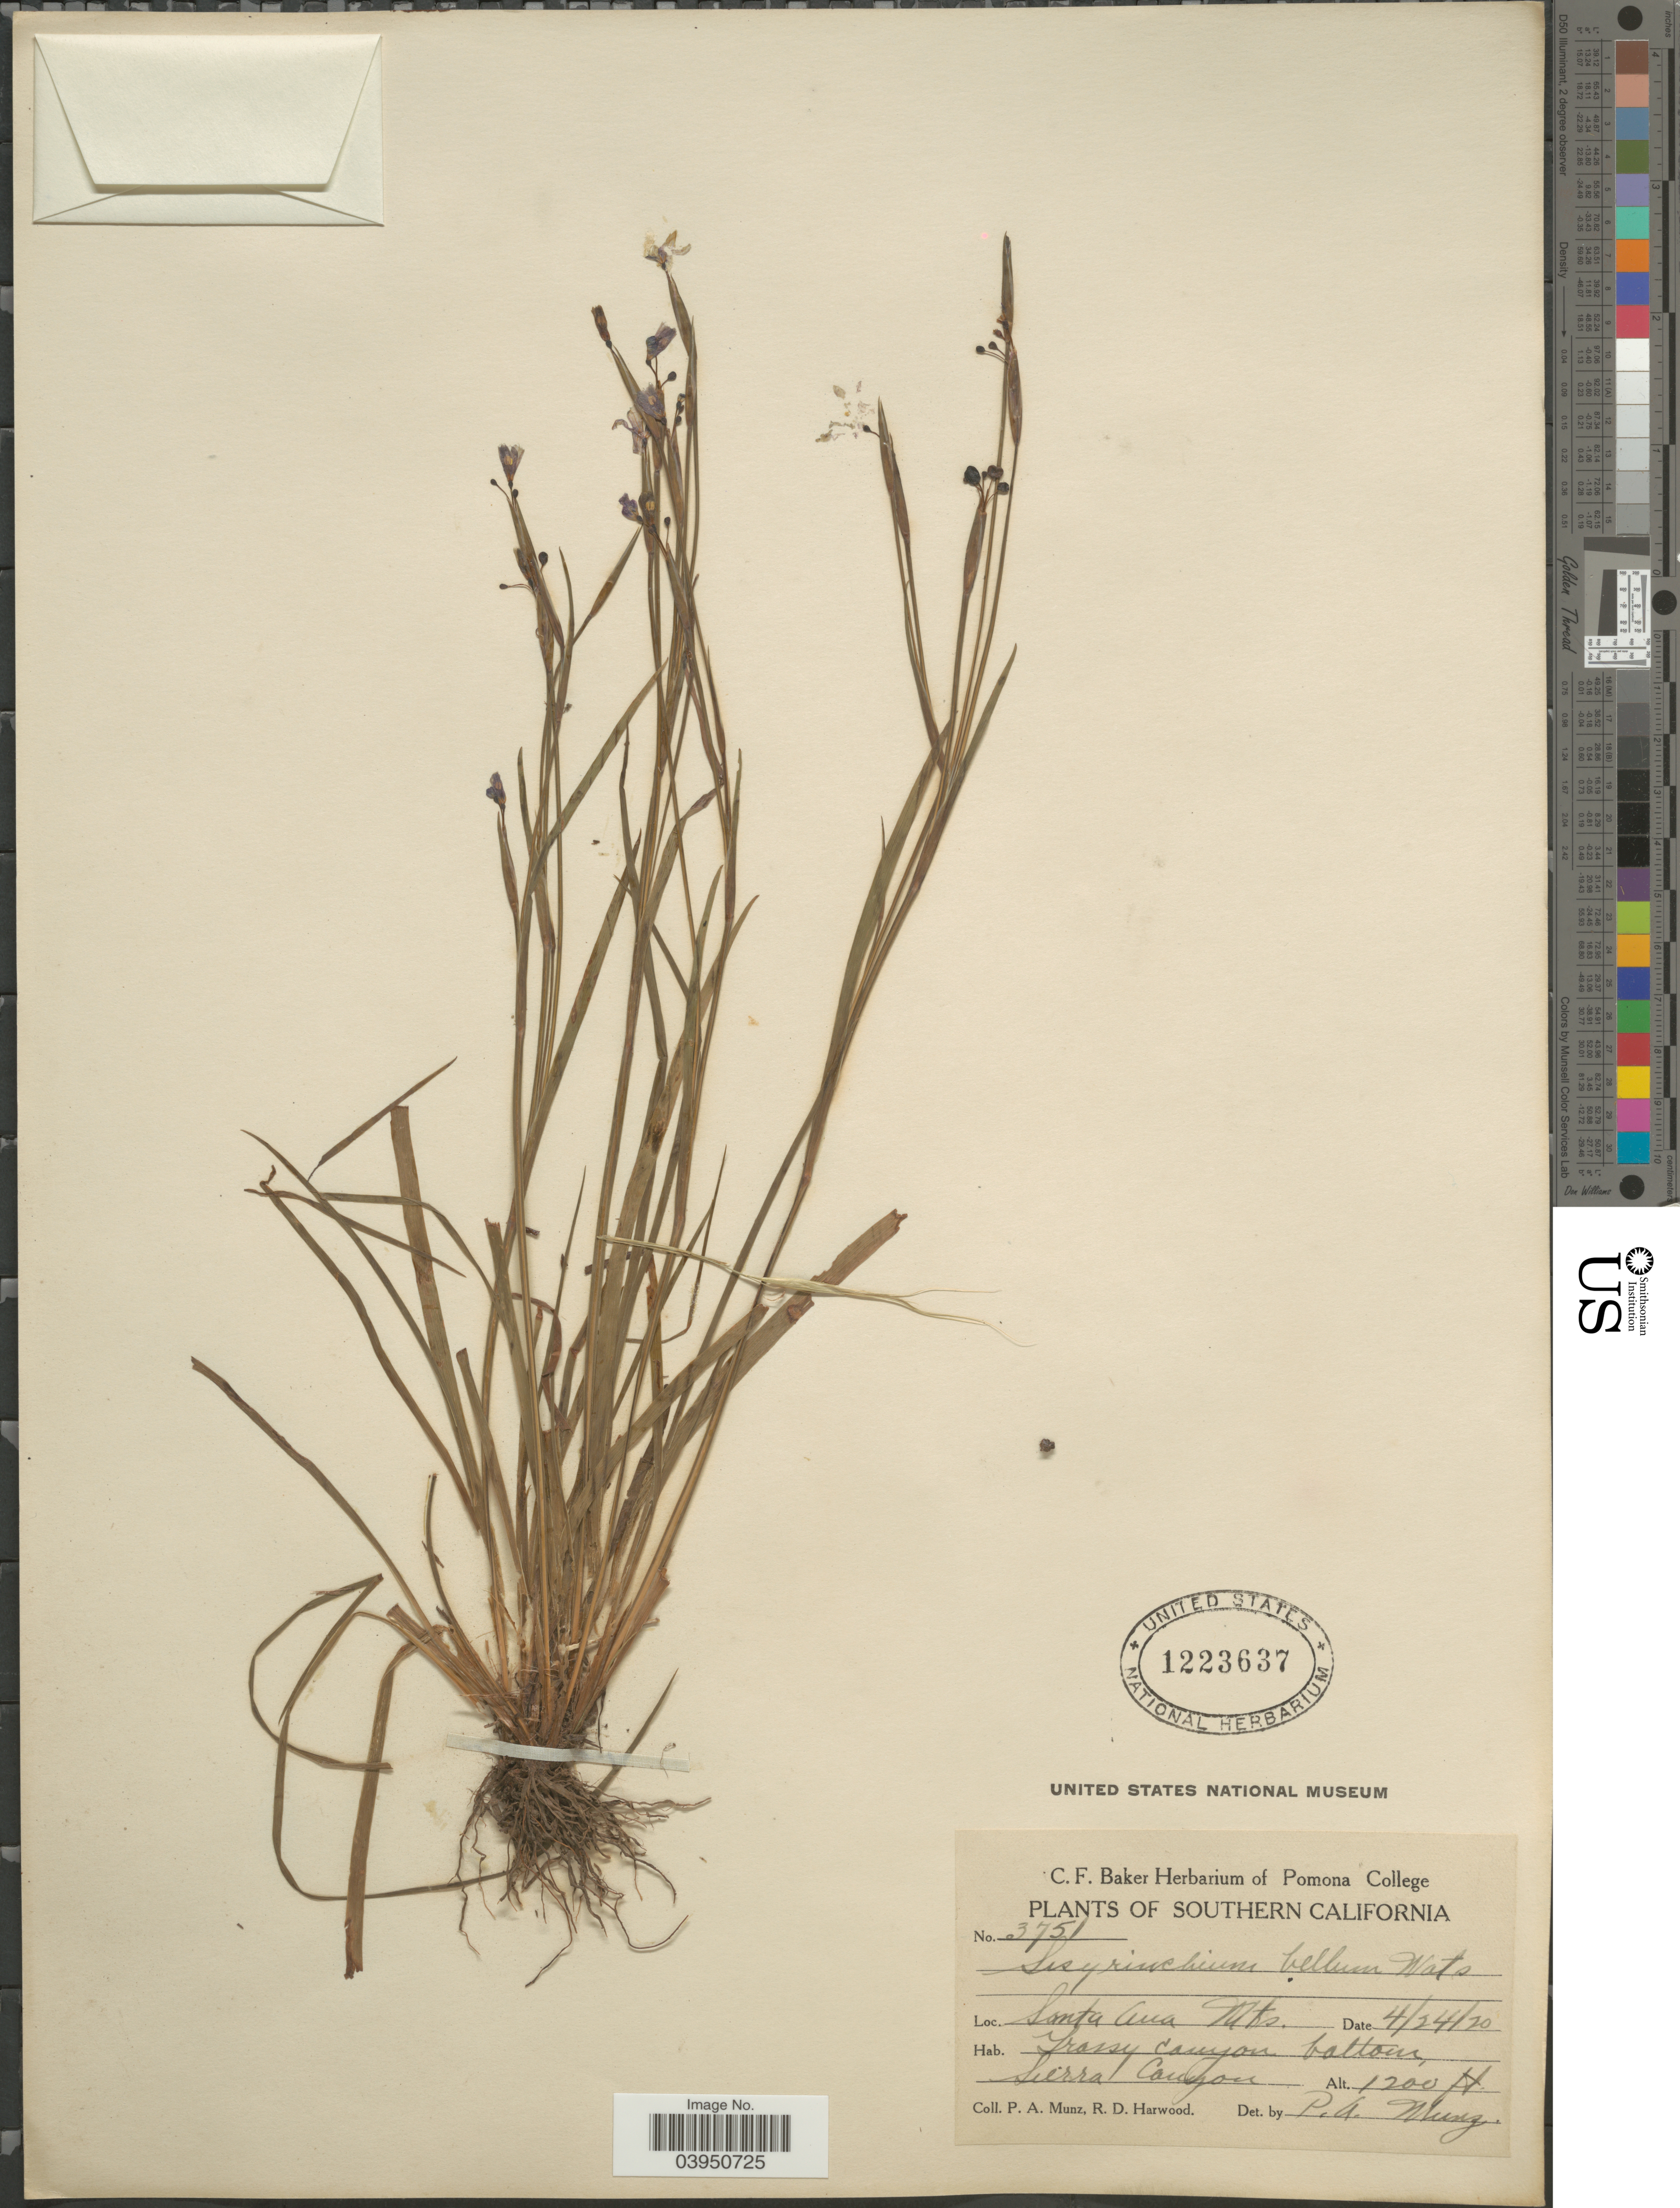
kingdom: Plantae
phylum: Tracheophyta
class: Liliopsida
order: Asparagales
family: Iridaceae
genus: Sisyrinchium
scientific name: Sisyrinchium bellum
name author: S. Watson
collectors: P. A. Munz & R. Harwood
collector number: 3751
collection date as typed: Transcribed d/m/y: 24/4/20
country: United States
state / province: California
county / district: Los Angeles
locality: Southern California. Santa Ana Mts. Sierra Canyon.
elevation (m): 366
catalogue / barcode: US 1223637